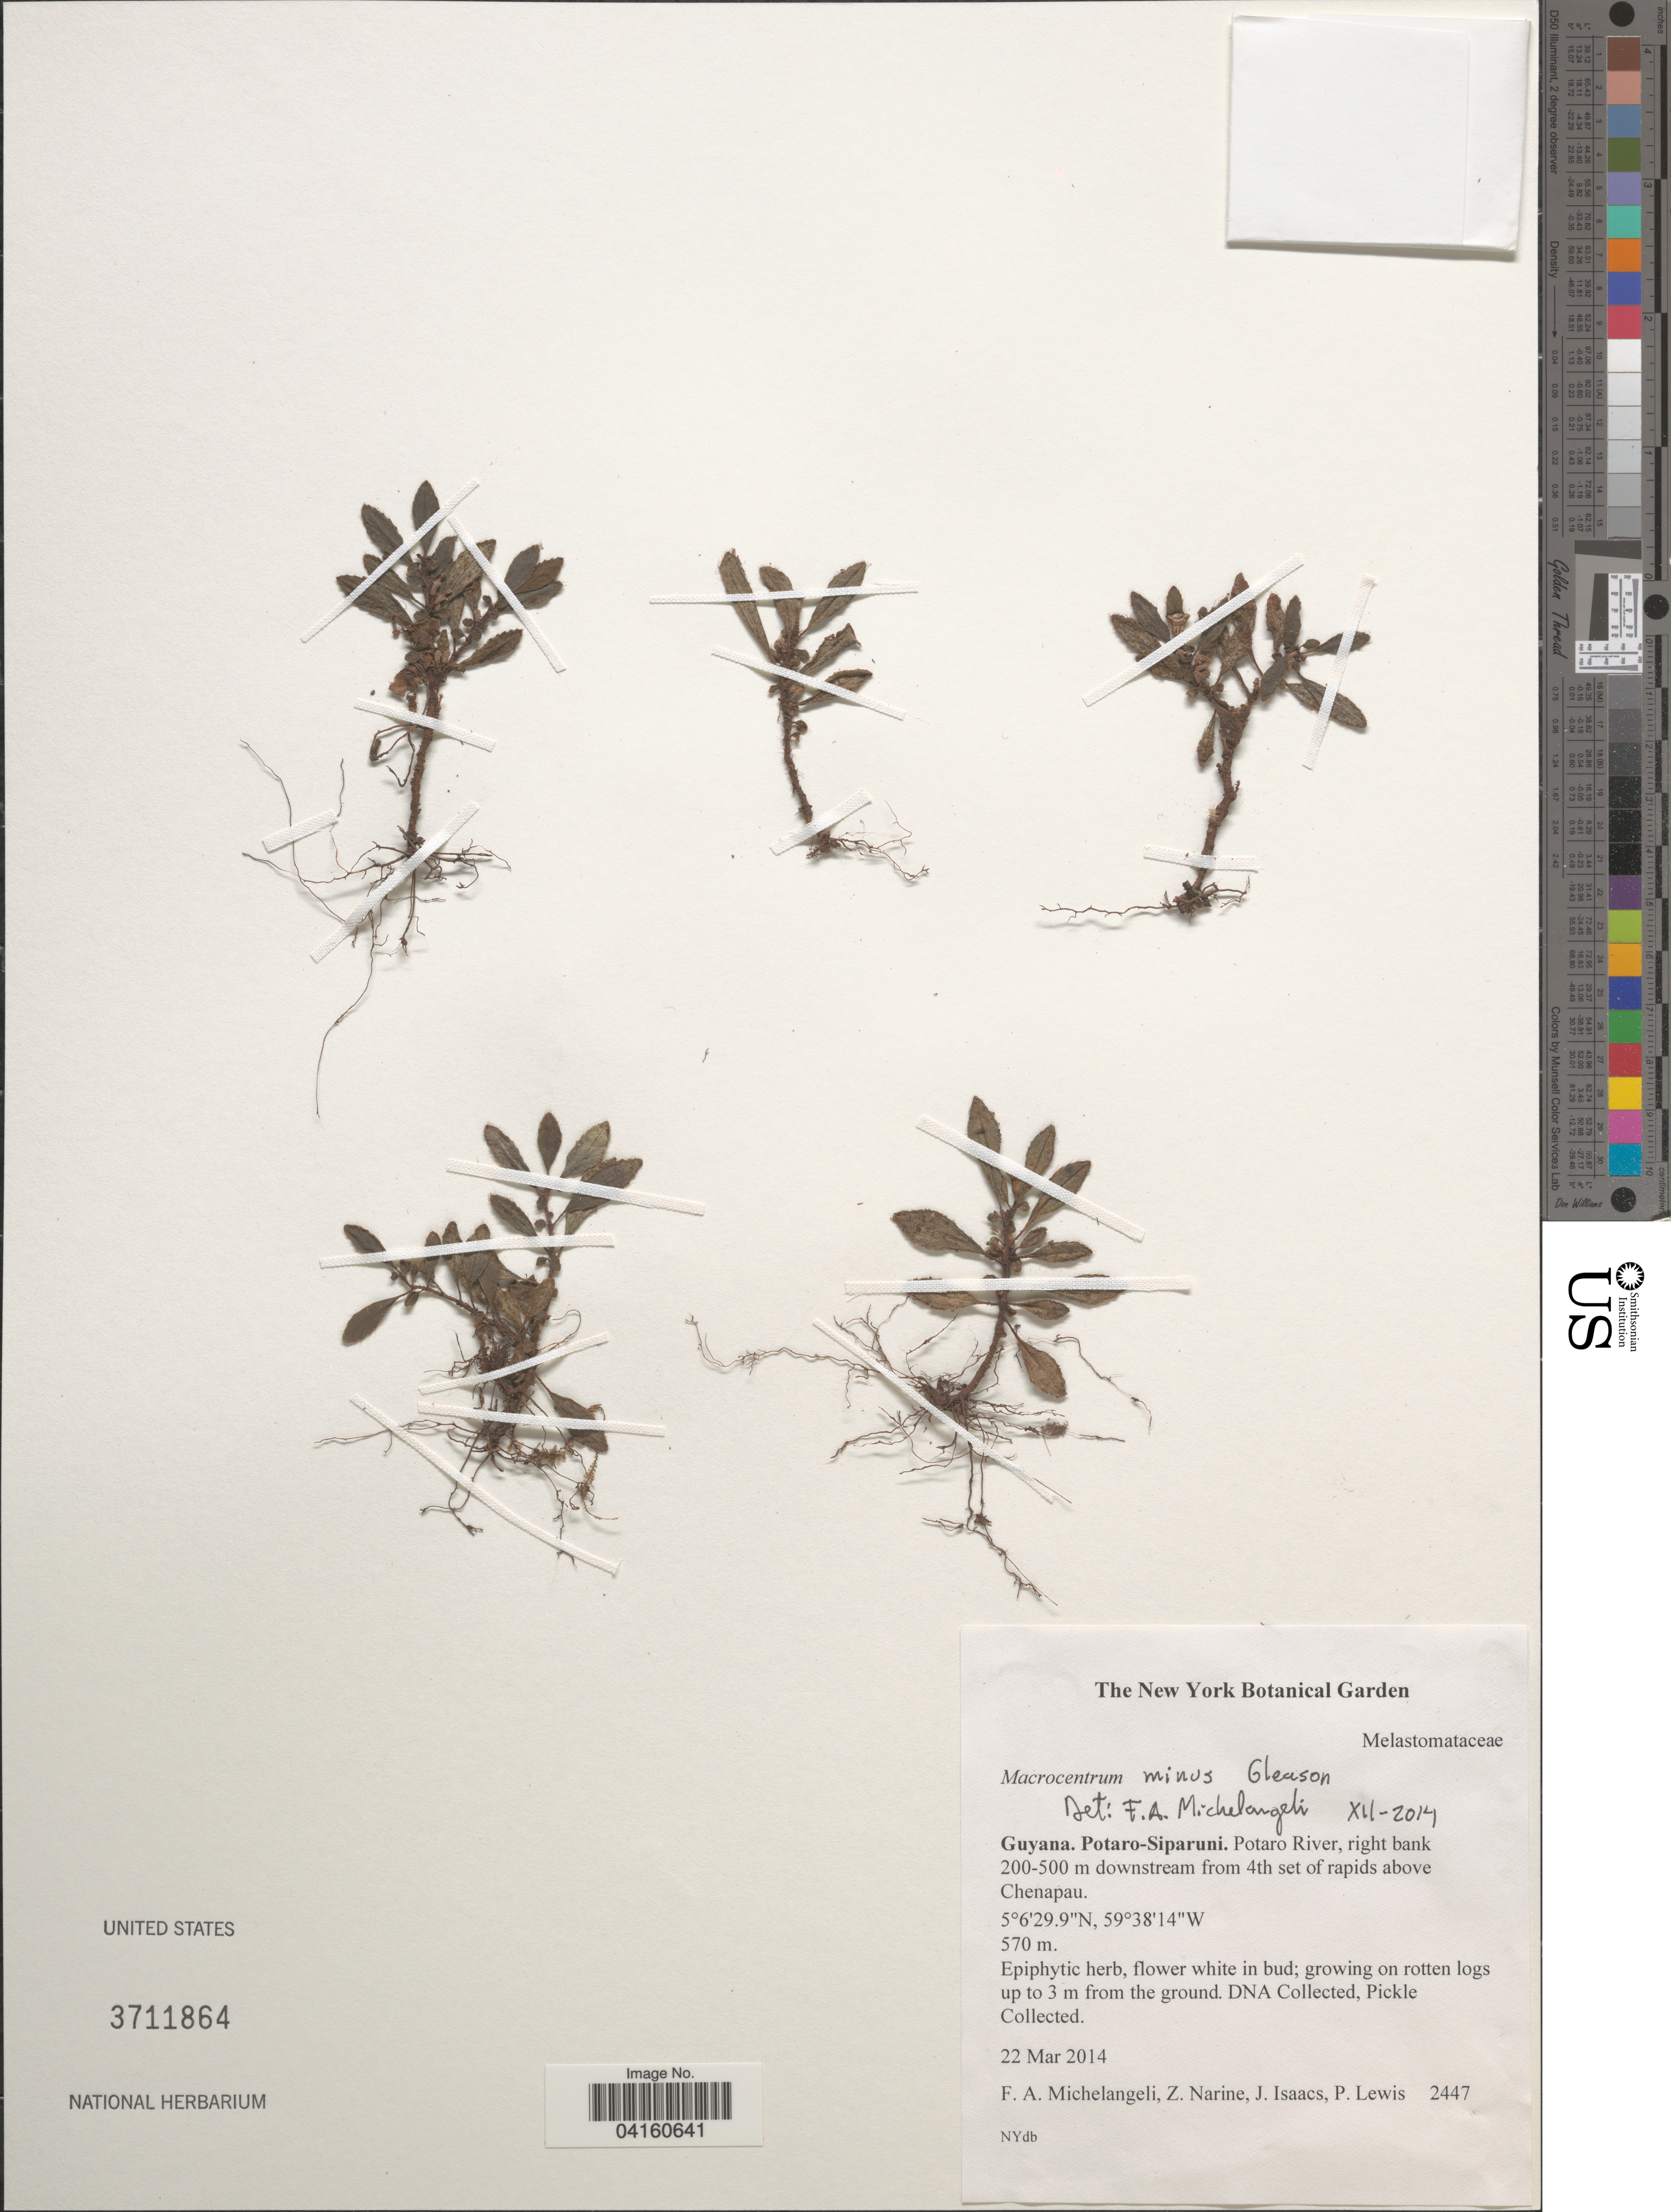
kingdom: Plantae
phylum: Tracheophyta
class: Magnoliopsida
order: Myrtales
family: Melastomataceae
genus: Macrocentrum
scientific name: Macrocentrum minus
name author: Gleason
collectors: F. A. Michelangeli, Z. Narine, J. Isaacs & P. Lewis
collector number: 2447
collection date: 2014-03-22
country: Guyana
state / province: Potaro-Siparuni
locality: Potaro River, right bank 200-500 m downstream from 4th set of rapids above Chenapau.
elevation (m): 570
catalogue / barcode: US 3711864